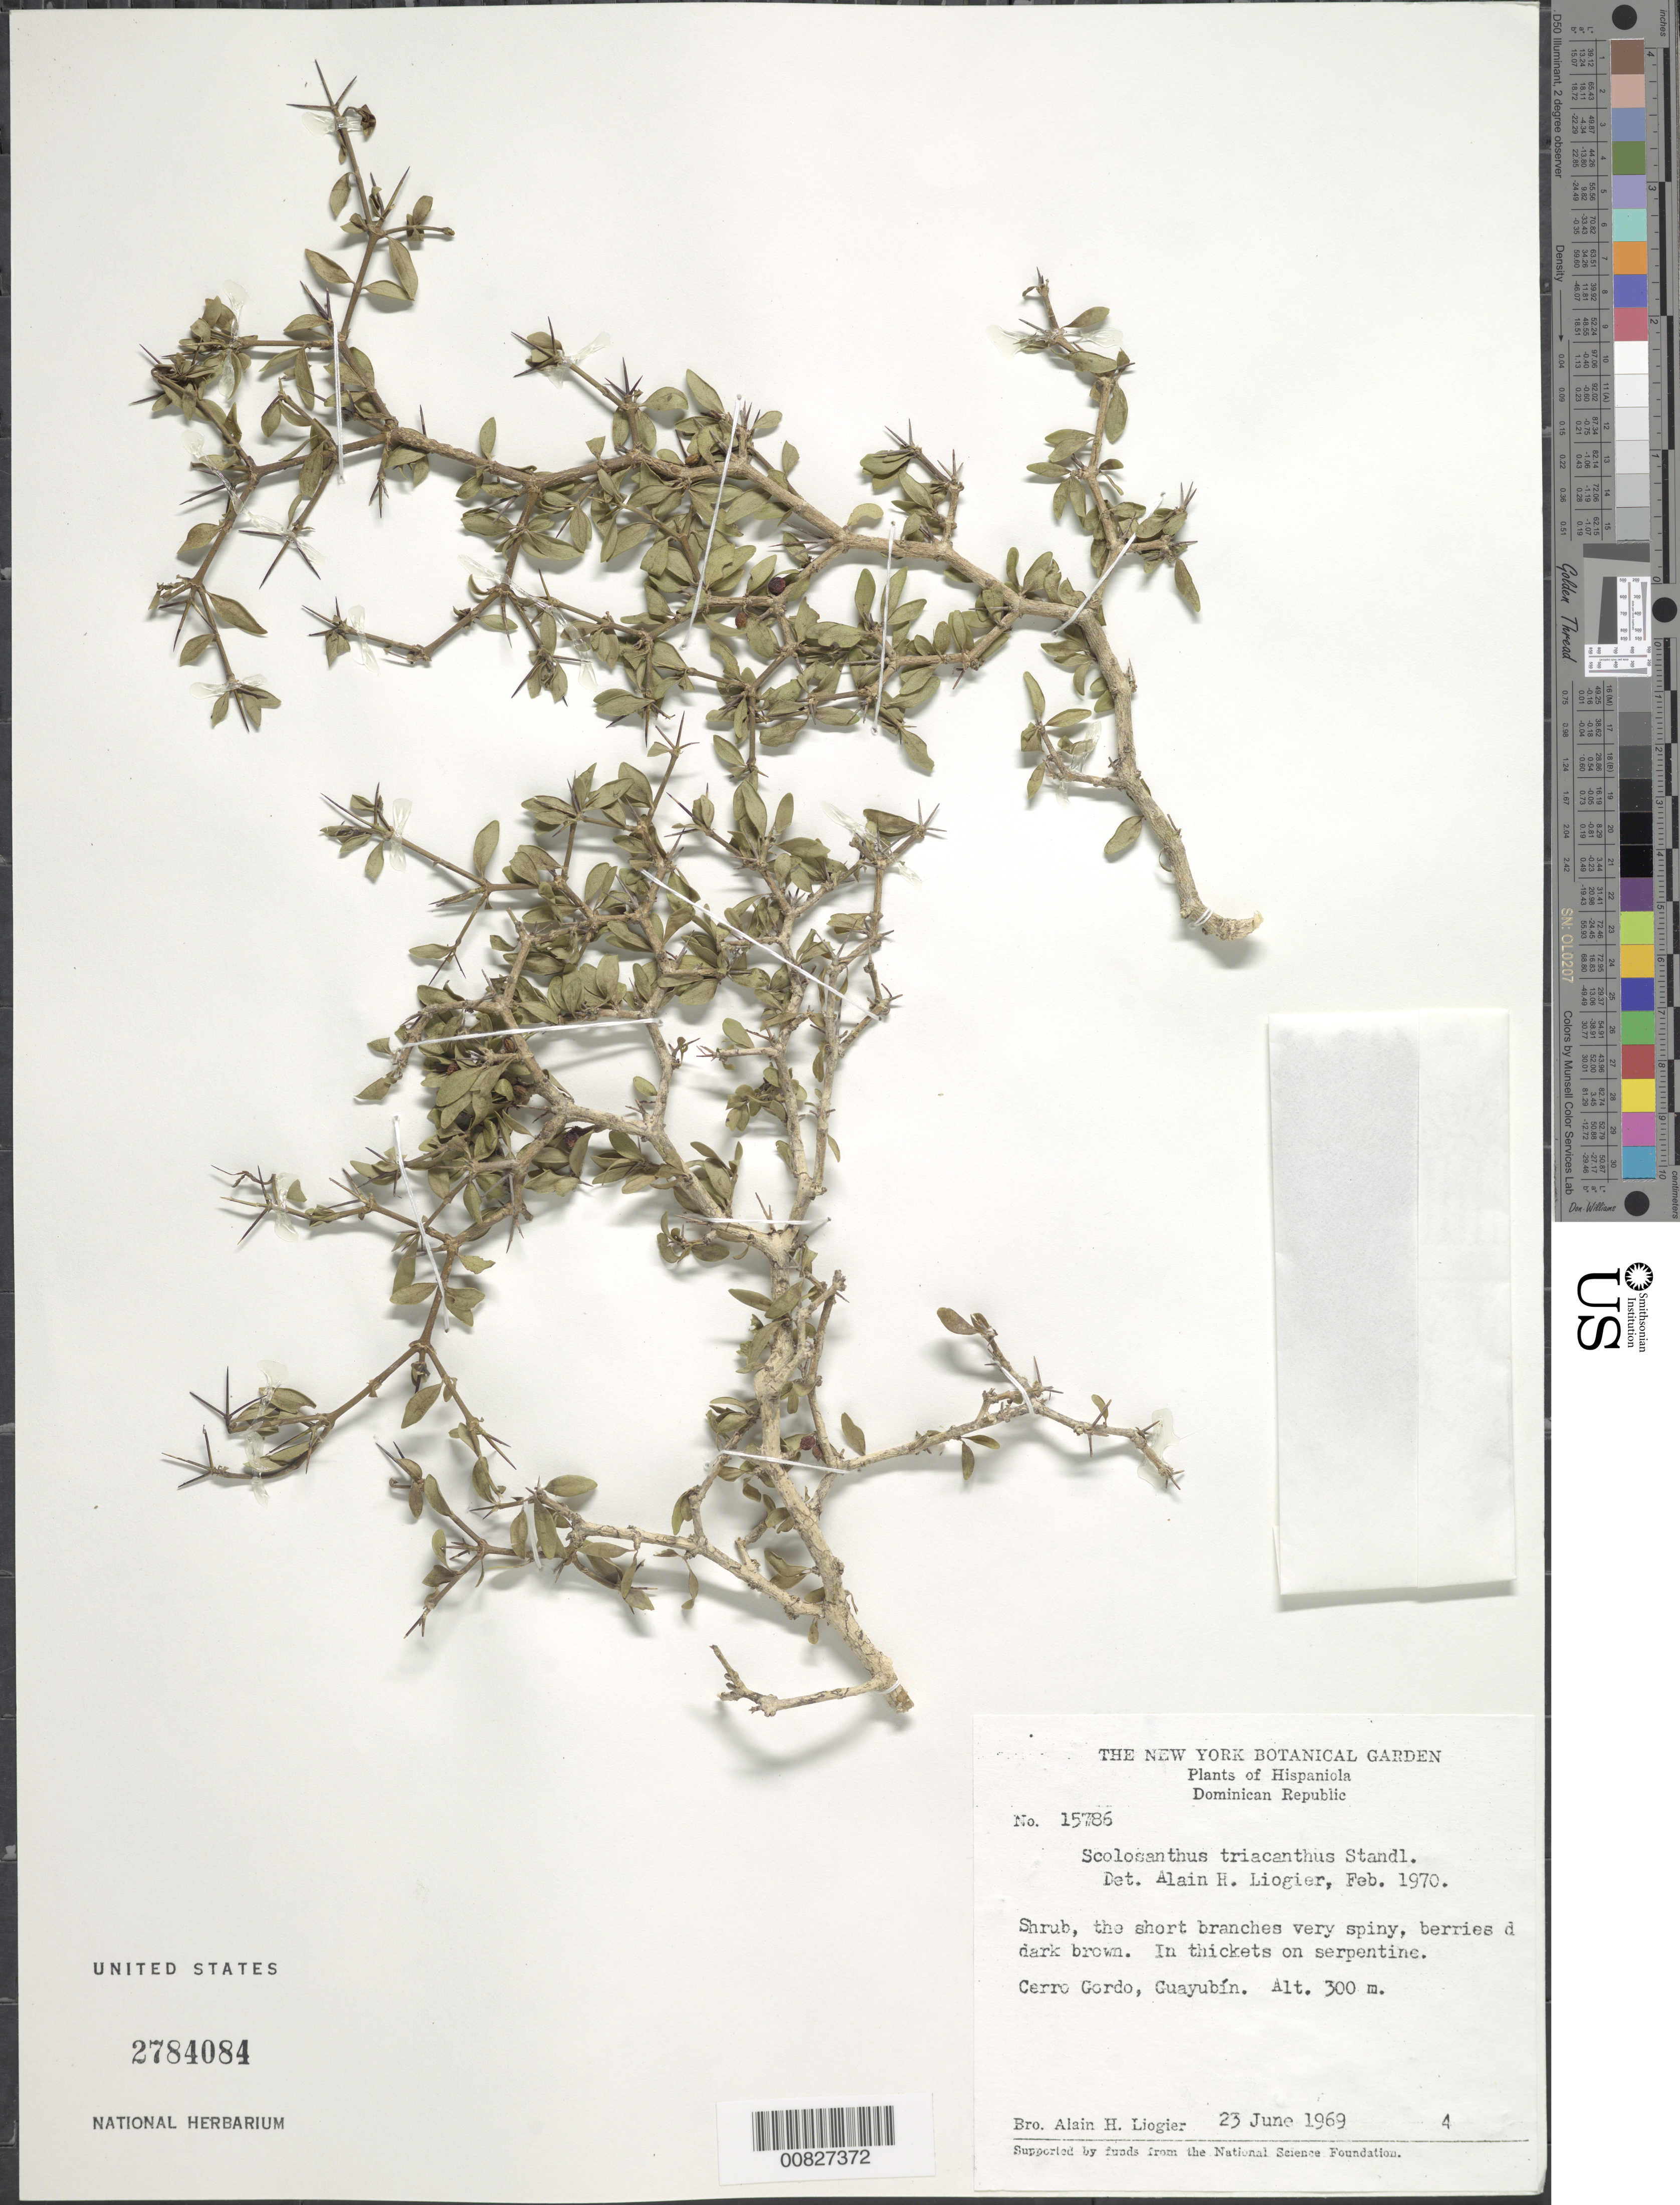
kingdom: Plantae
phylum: Tracheophyta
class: Magnoliopsida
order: Gentianales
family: Rubiaceae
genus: Scolosanthus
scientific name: Scolosanthus triacanthus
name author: (Spreng.) DC.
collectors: A. H. Liogier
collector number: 15786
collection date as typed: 23 Jun 1969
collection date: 1969-06-23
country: Dominican Republic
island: Hispaniola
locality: Cerro Gordo, Guayubín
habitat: In thickets on serpentine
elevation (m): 300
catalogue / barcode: US 2784084